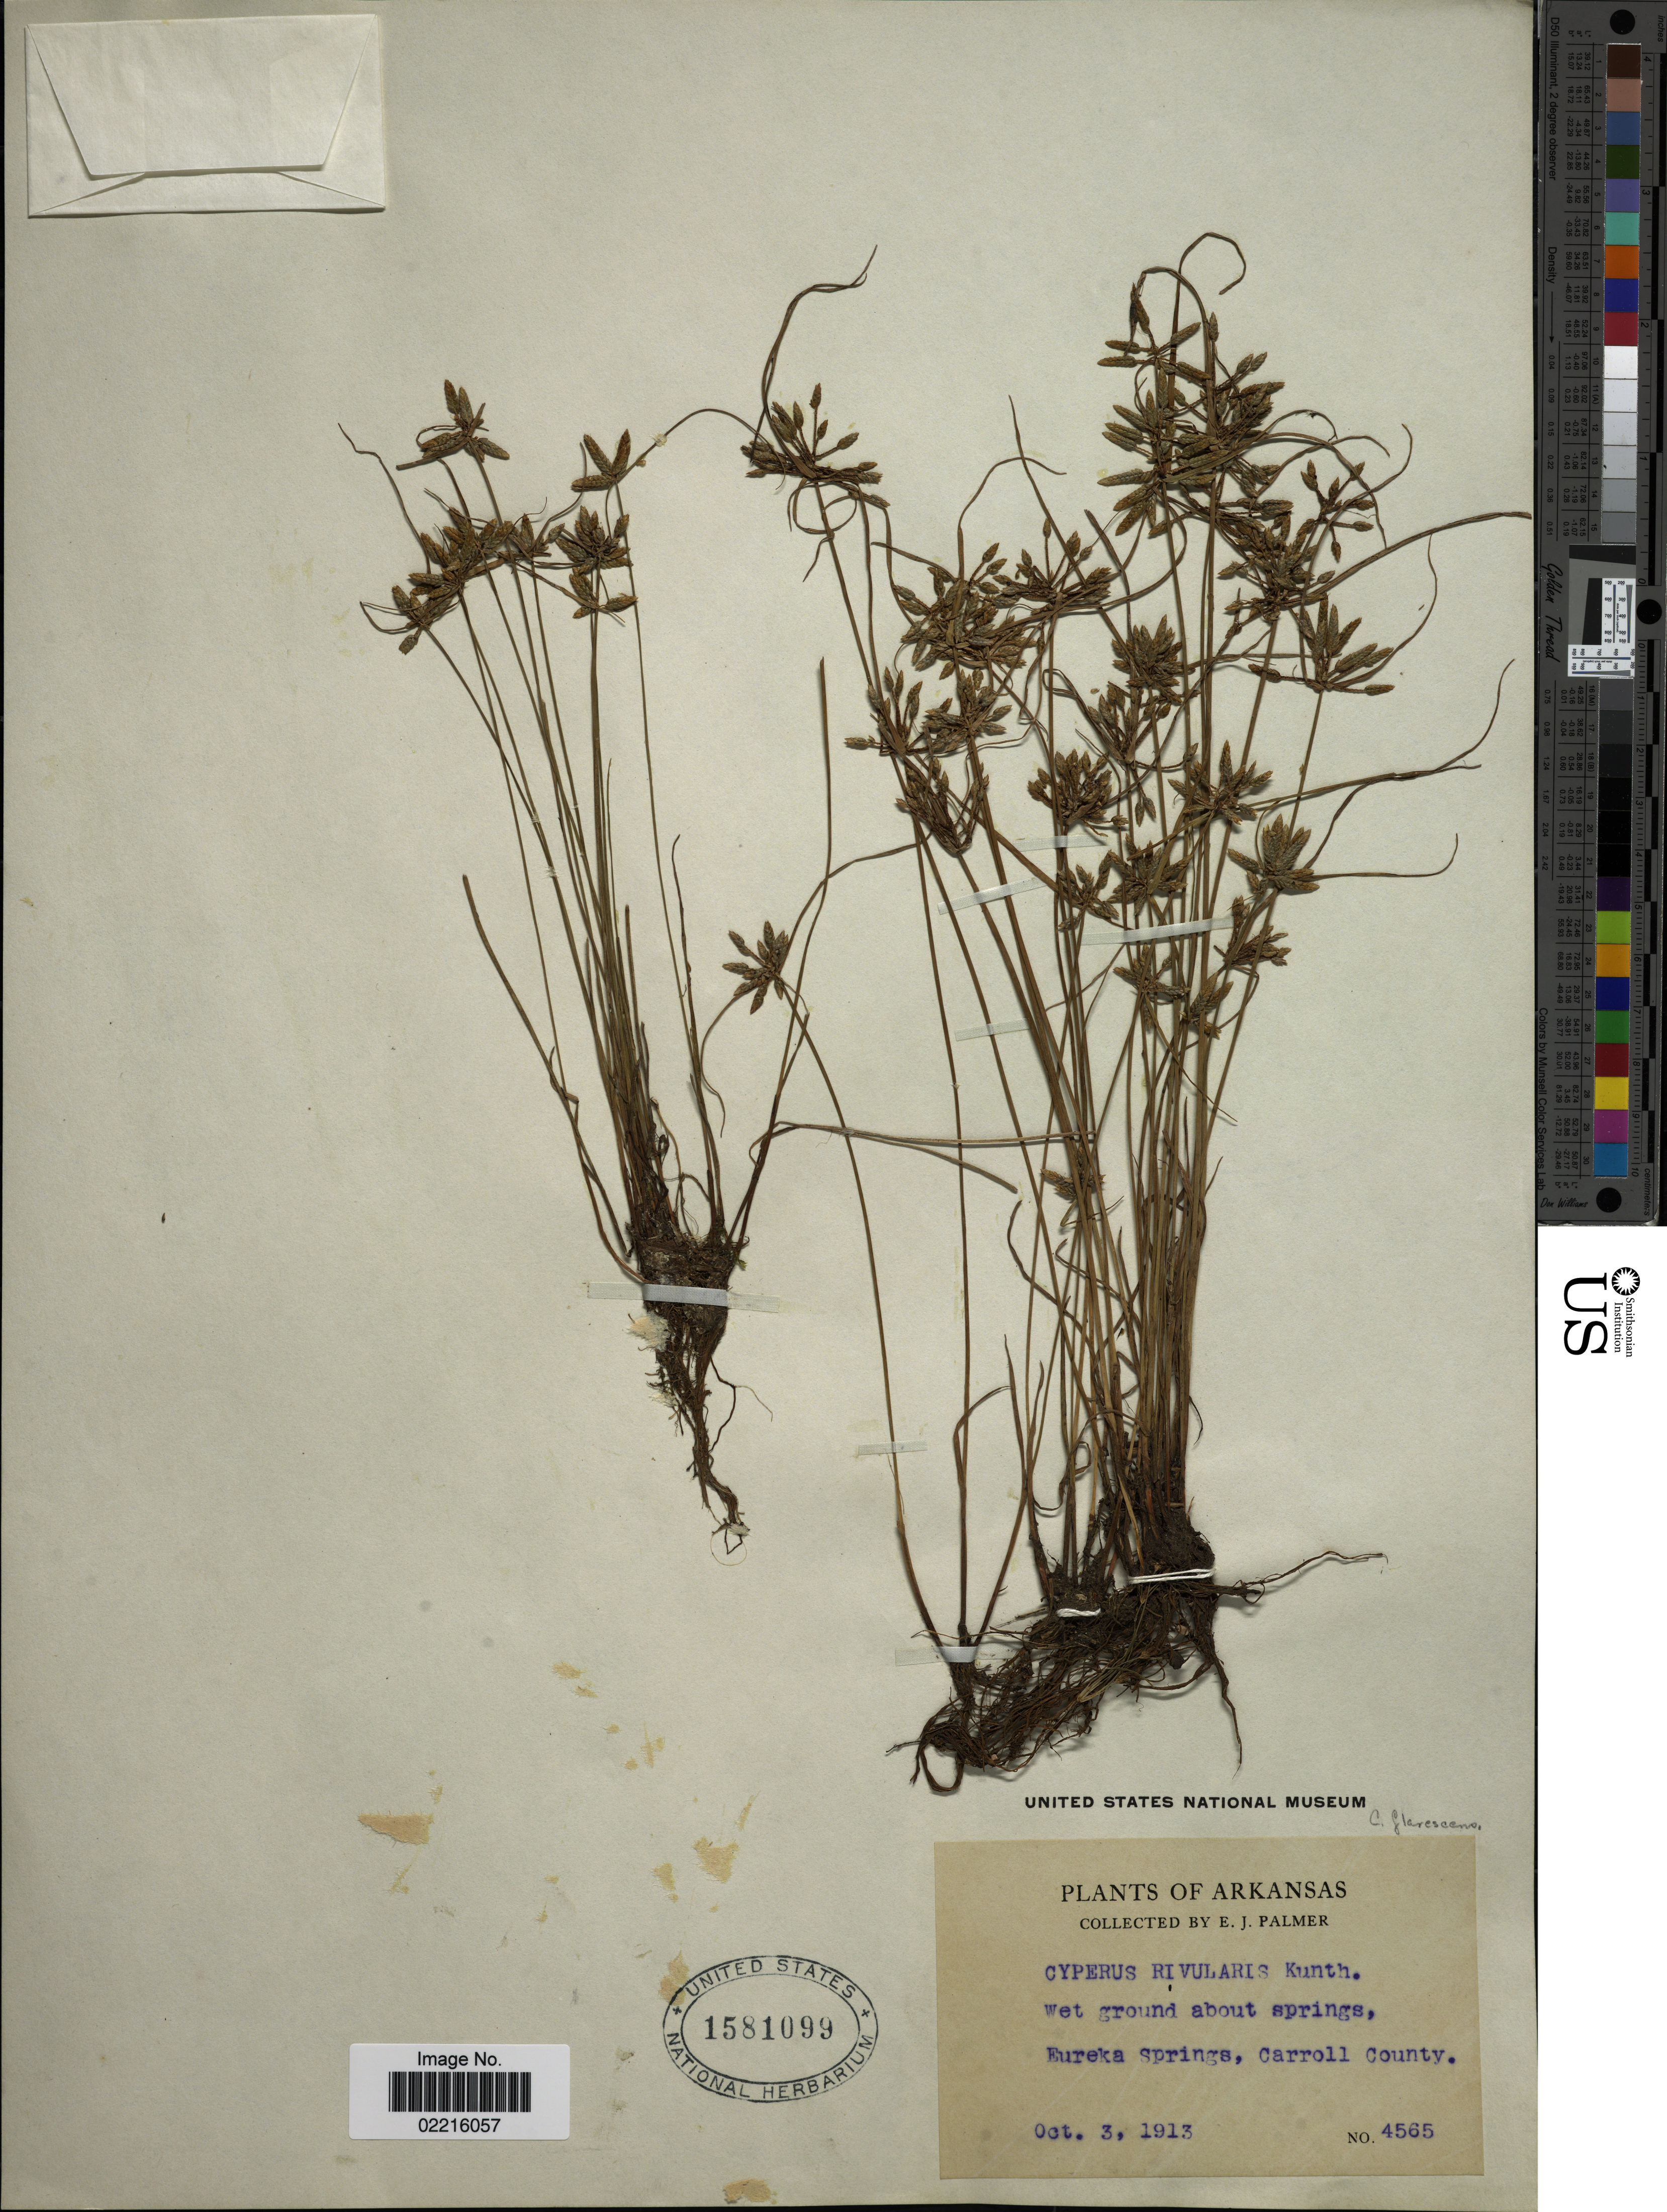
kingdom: Plantae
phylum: Tracheophyta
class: Liliopsida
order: Poales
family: Cyperaceae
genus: Cyperus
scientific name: Cyperus flavescens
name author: L.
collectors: E. J. Palmer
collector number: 4565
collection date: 1913-10-03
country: United States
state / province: Arkansas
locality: Wet ground about springs, Eureka Springs, Carroll County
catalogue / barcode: US 1581099